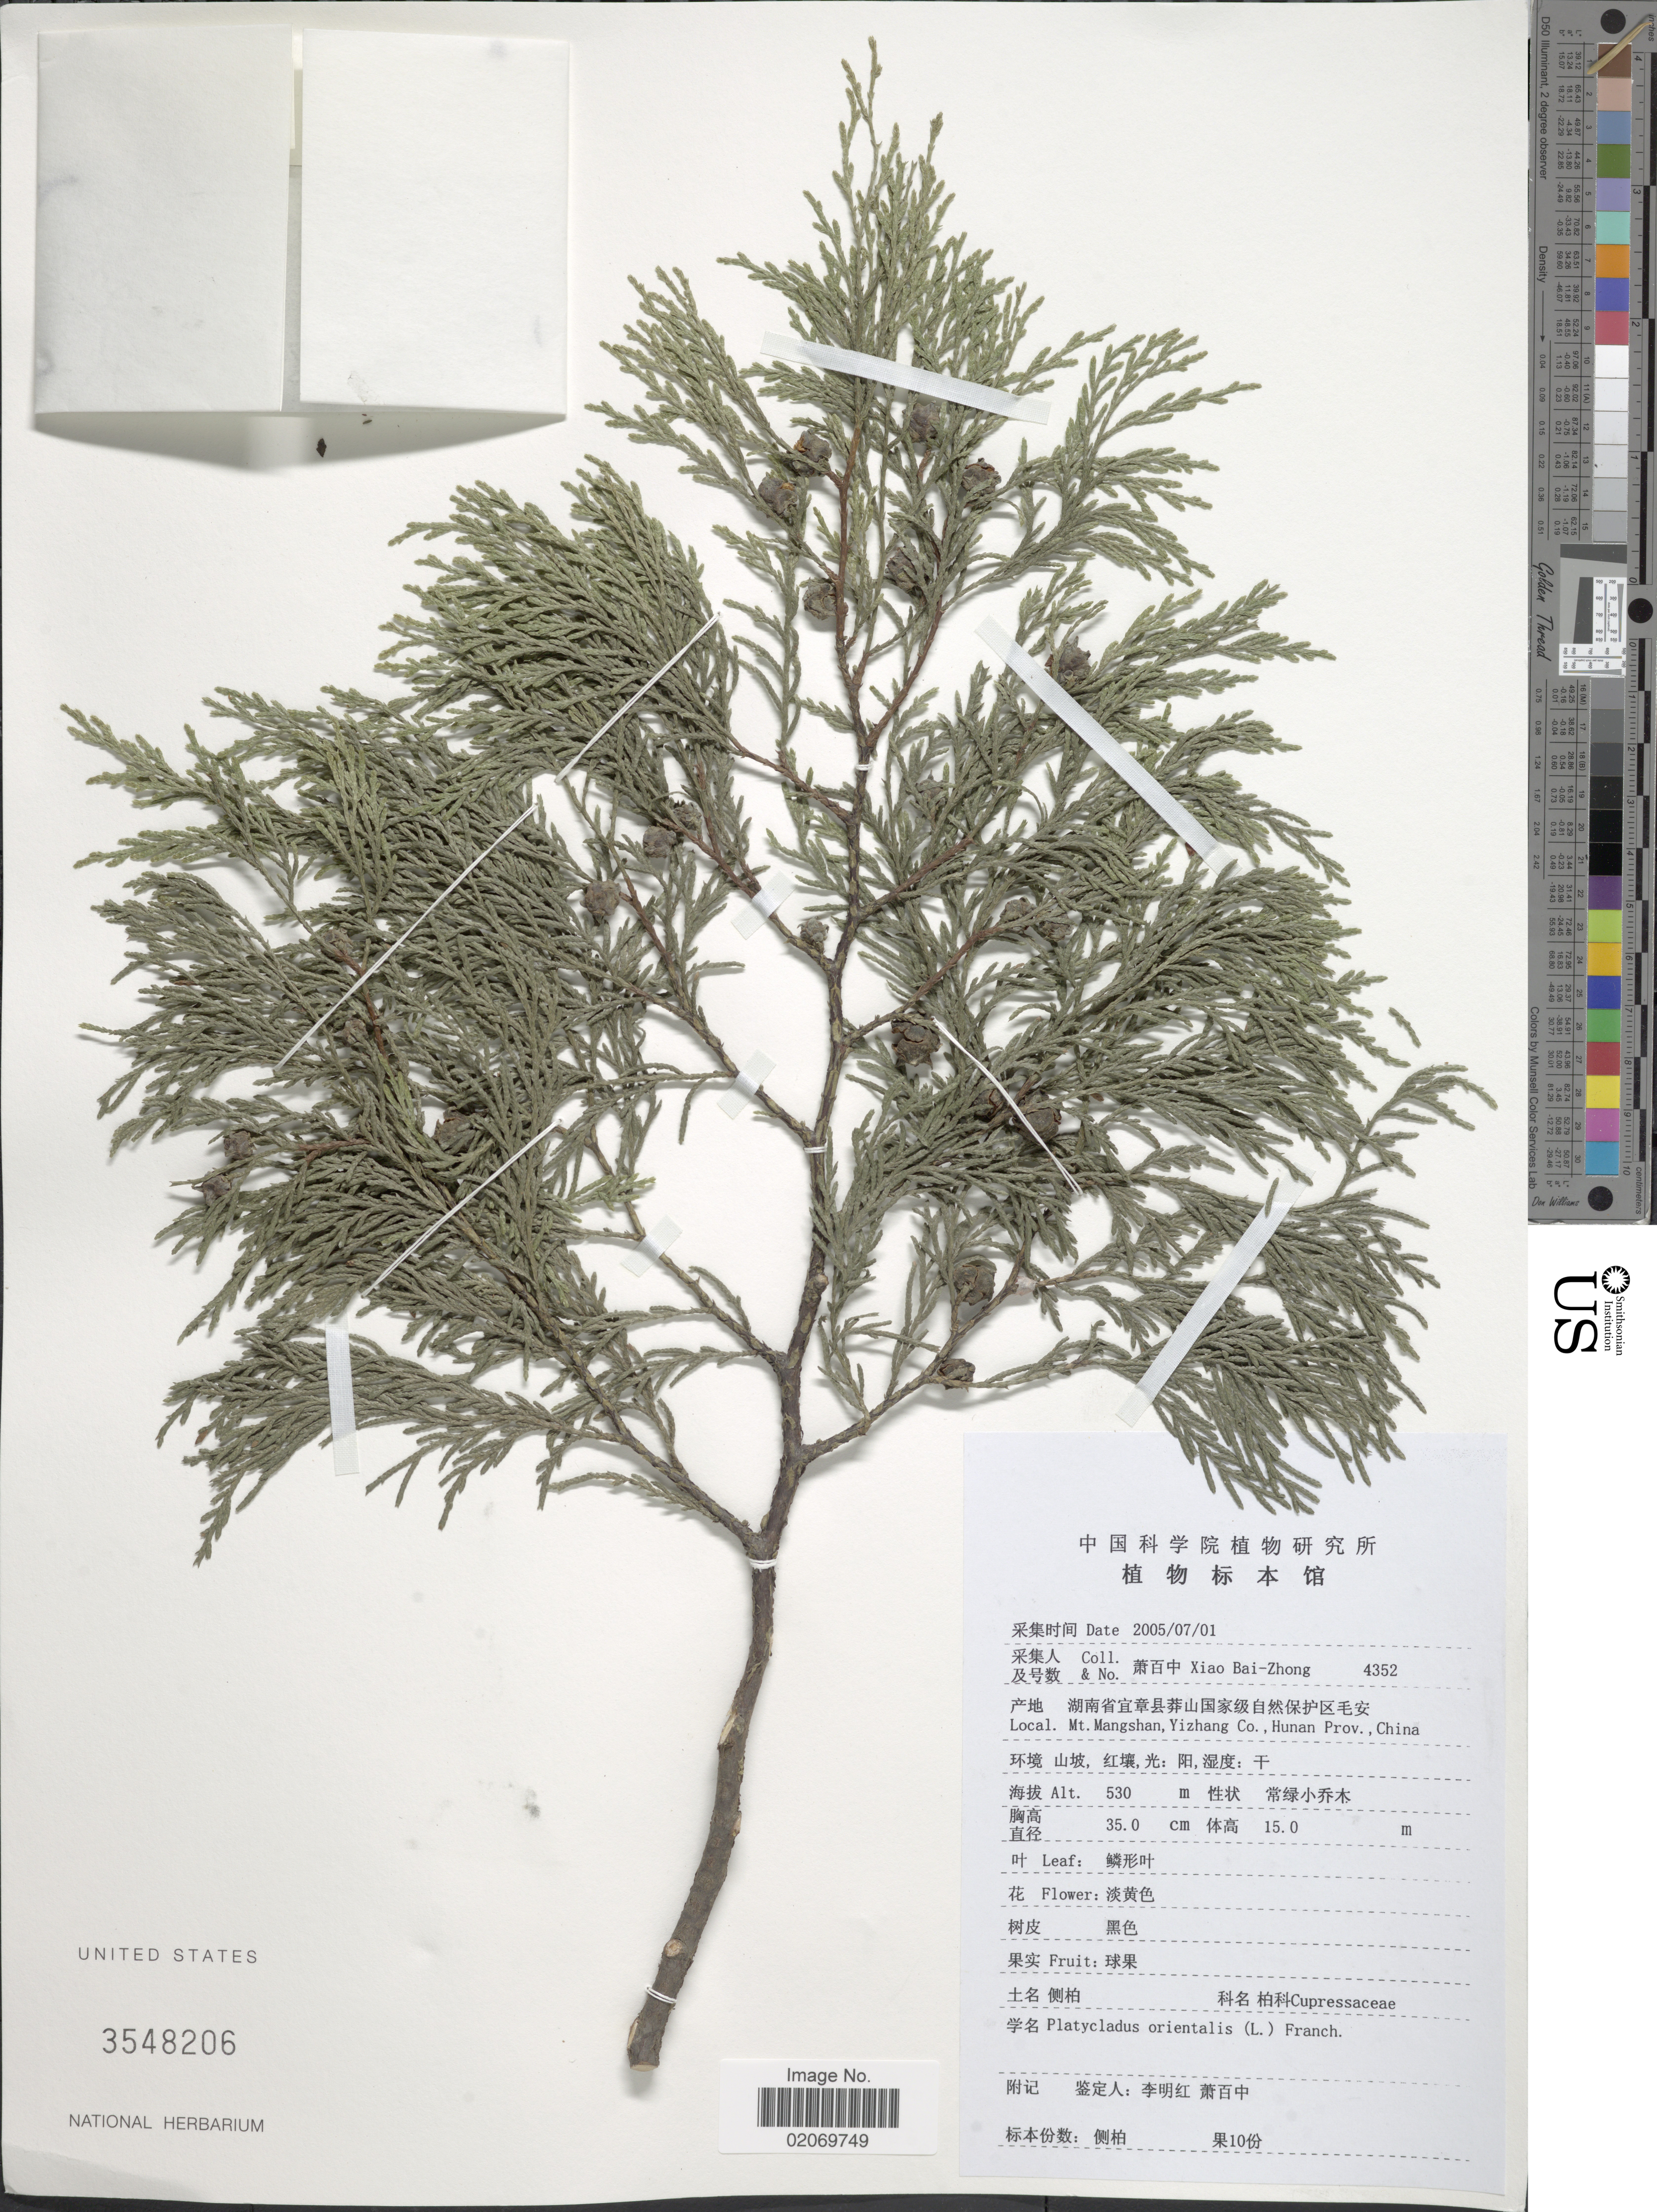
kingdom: Plantae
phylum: Tracheophyta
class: Pinopsida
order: Pinales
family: Cupressaceae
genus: Thuja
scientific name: Thuja orientalis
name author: L.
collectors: B. Z. Xiao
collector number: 4352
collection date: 2005-07-01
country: China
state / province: Hunan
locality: Mt Mangshan, Yizhang Co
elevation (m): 530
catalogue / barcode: US 3548206